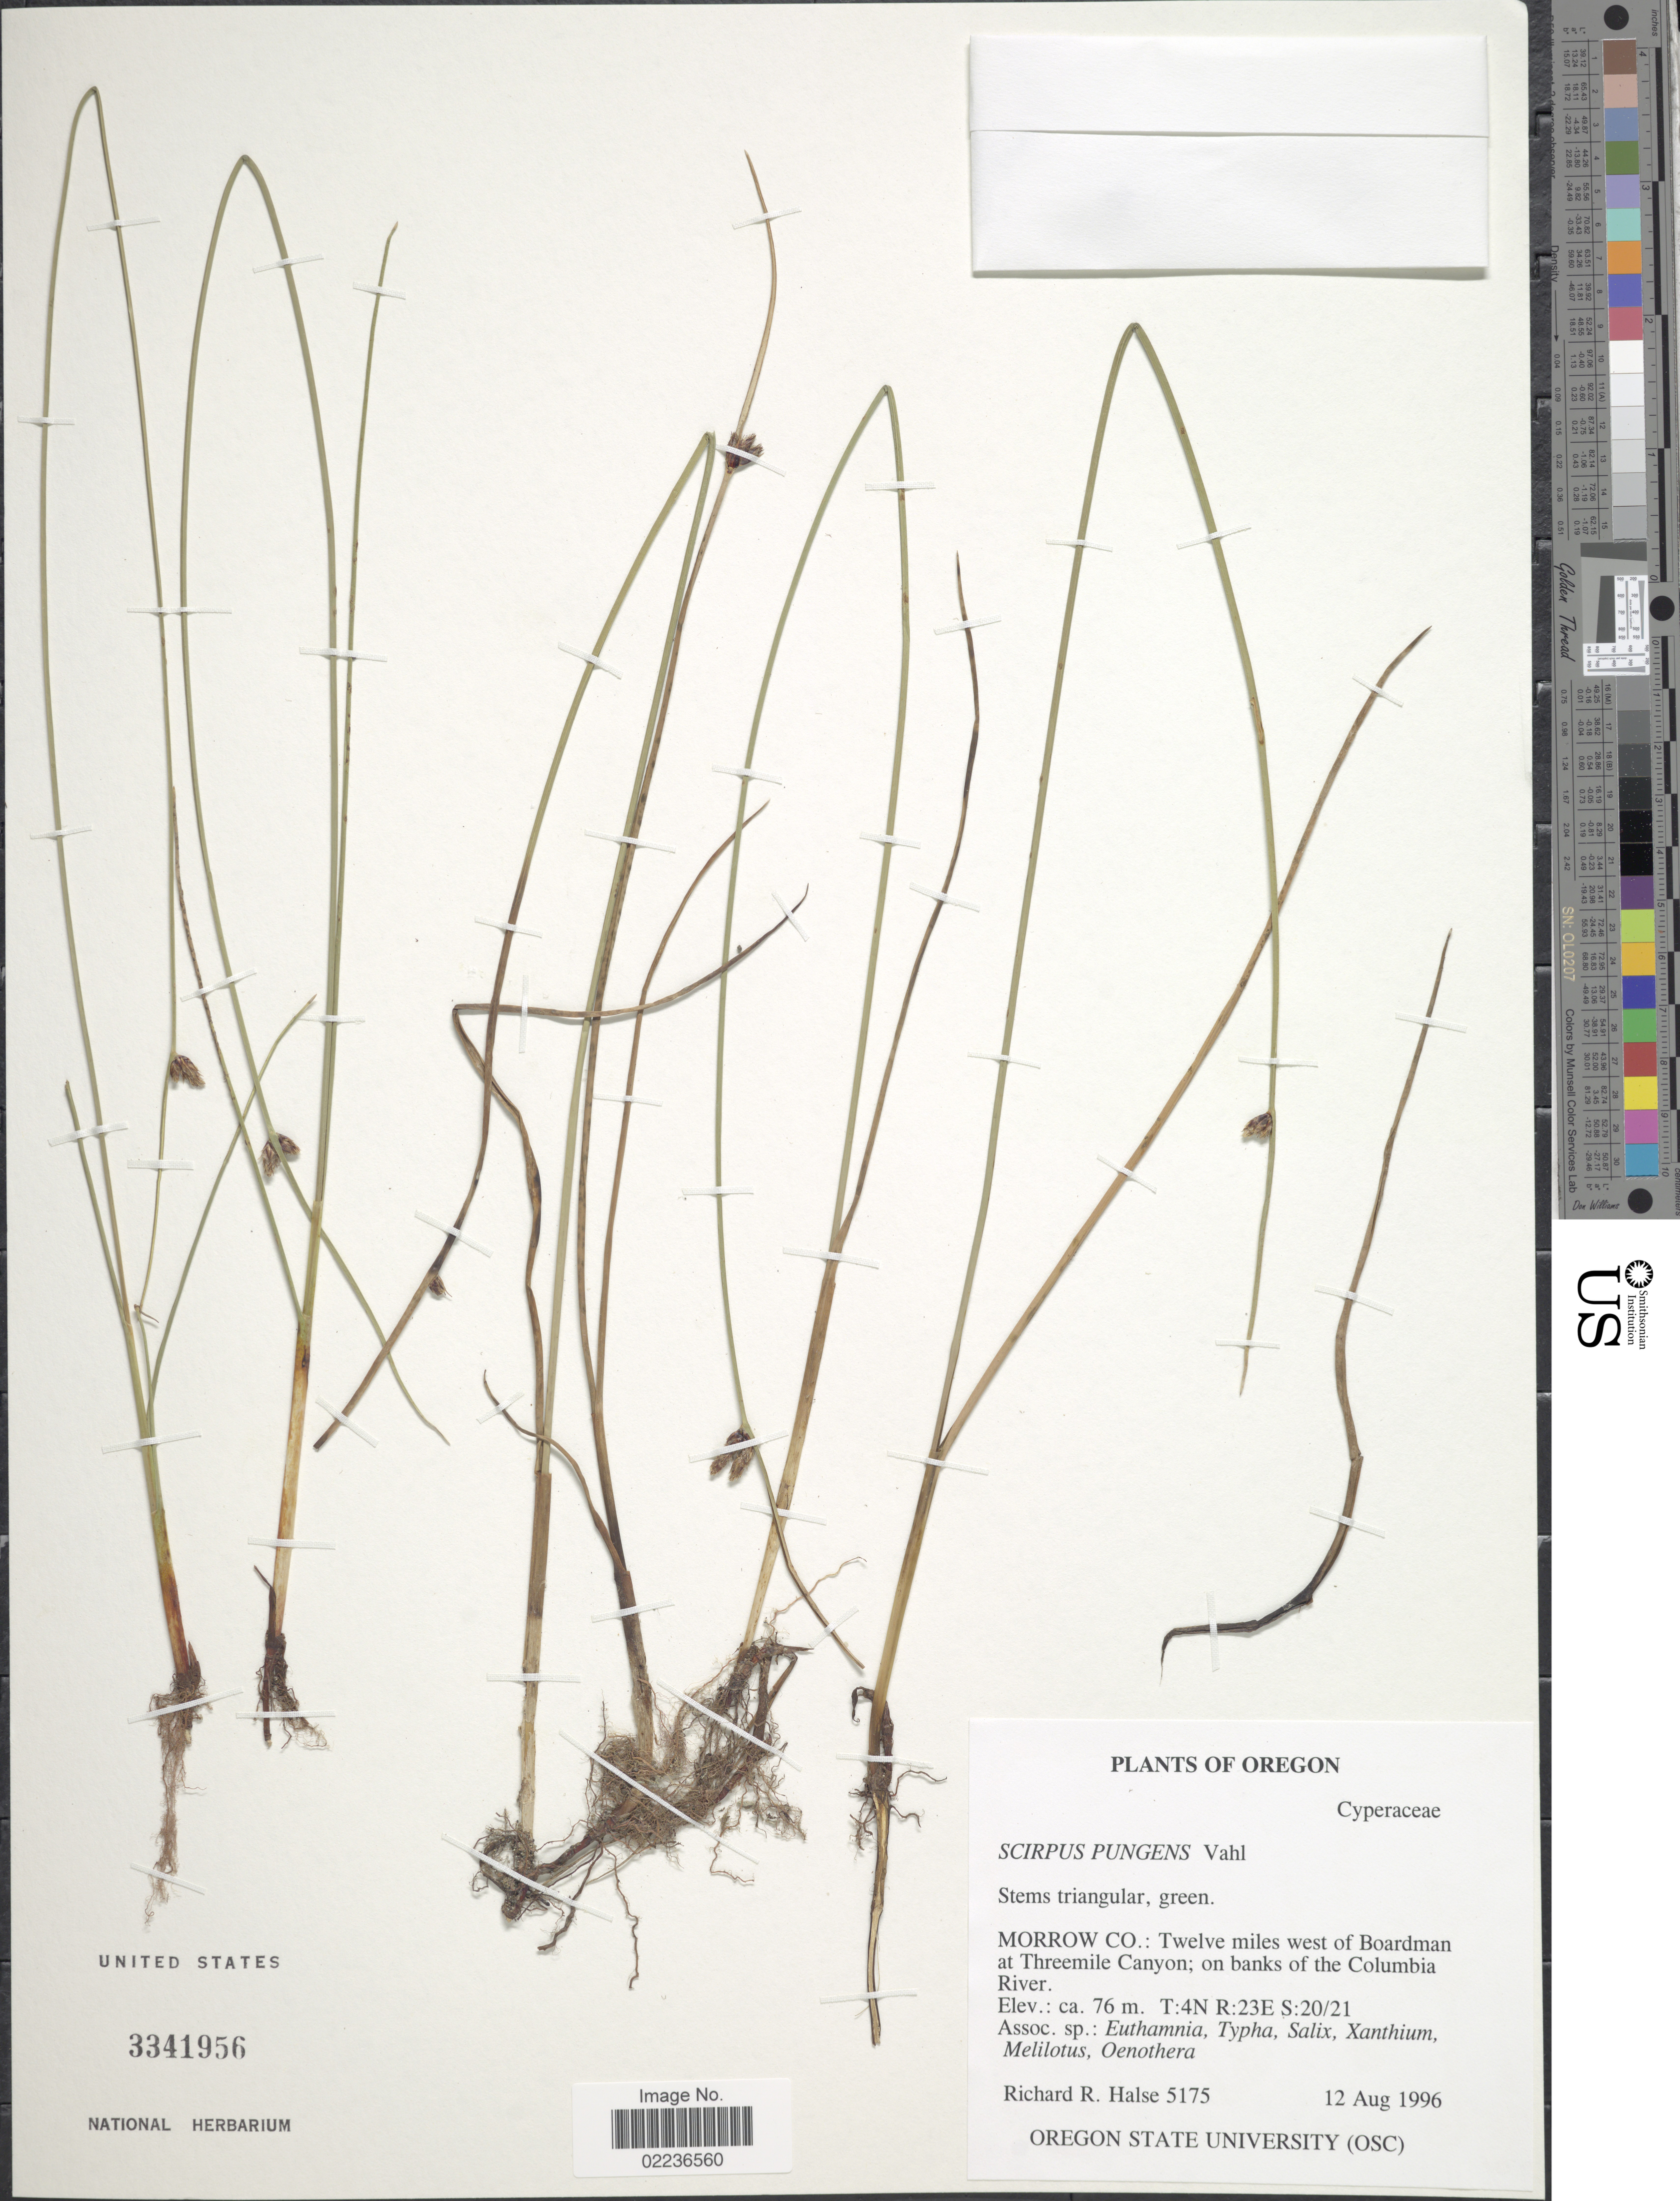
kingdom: Plantae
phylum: Tracheophyta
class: Liliopsida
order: Poales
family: Cyperaceae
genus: Schoenoplectus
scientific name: Schoenoplectus pungens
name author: (Vahl) Palla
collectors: R. Halse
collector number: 5175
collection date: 1996-08-12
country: United States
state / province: Oregon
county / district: Morrow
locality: Morrow Co.: twelve miles west of Boardman at Threemile Canyon; on banks of the Columbia River, T:4N, R:23E, S:20/21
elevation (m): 76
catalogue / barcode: US 3341956